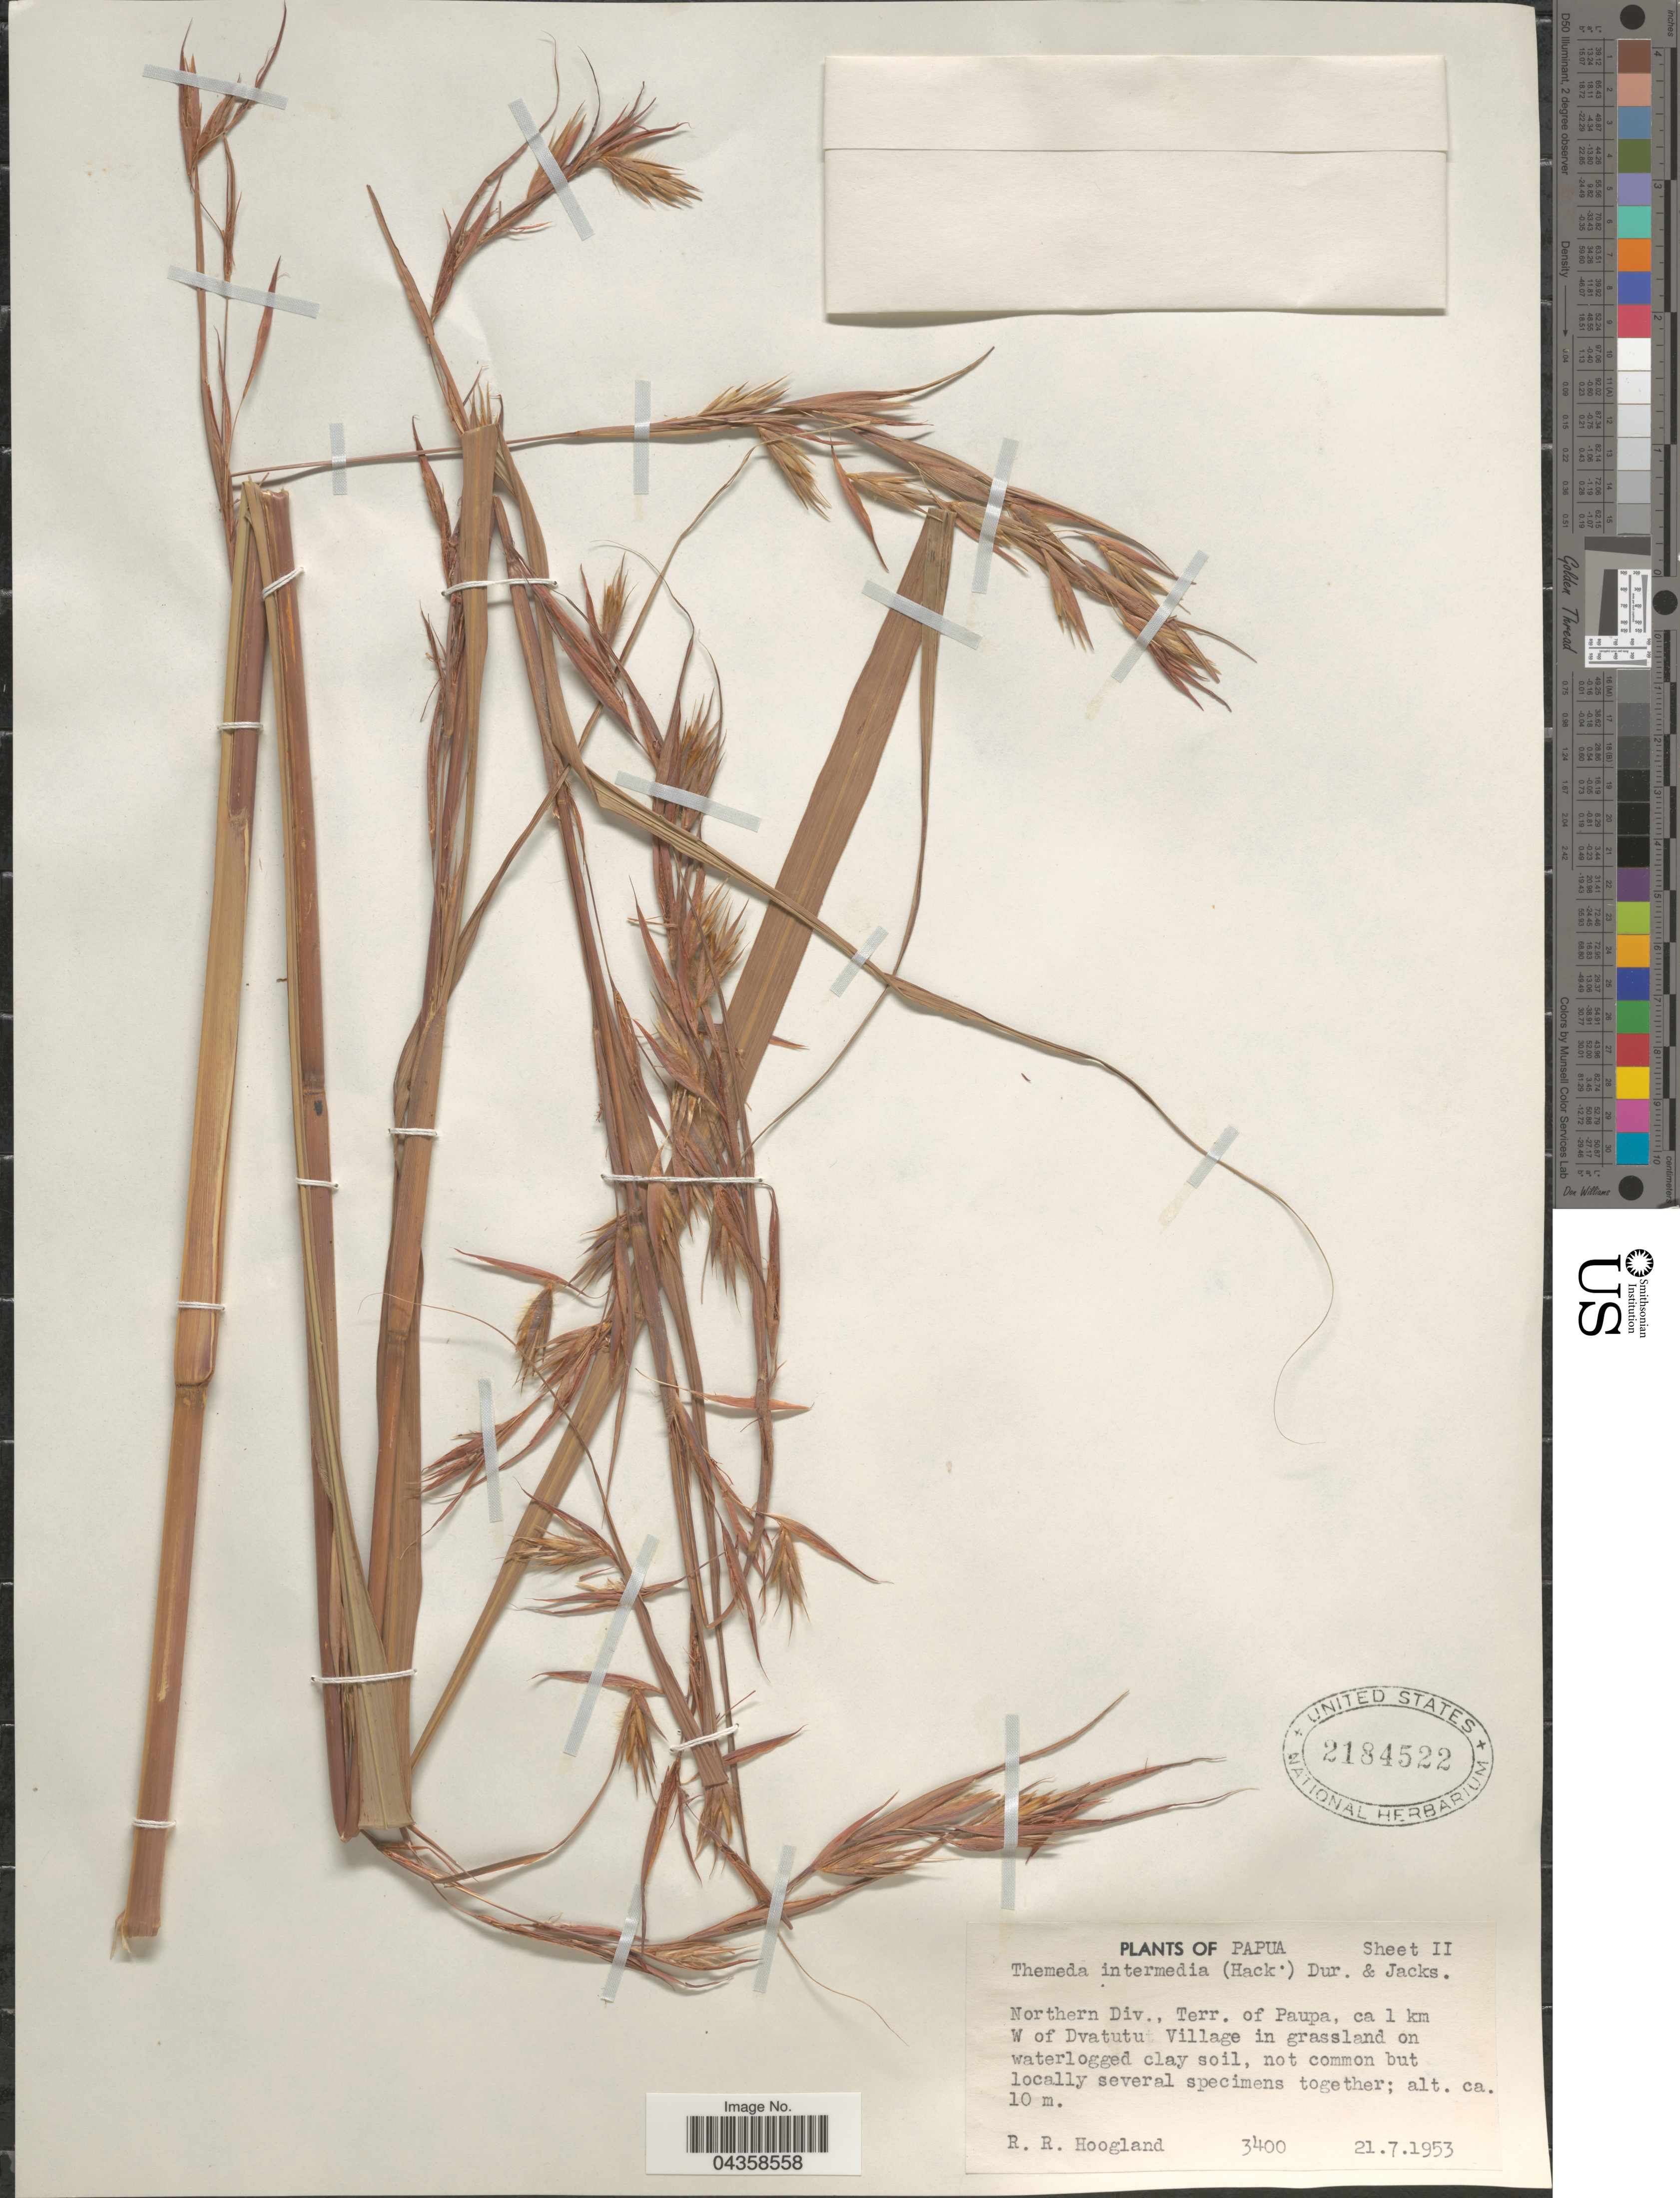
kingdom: Plantae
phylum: Tracheophyta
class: Liliopsida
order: Poales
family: Poaceae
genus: Themeda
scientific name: Themeda intermedia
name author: (Hack.) Bor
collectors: R. D. Hoogland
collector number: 3400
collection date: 1953-07-21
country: Papua New Guinea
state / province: Northern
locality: Papua. Northern Div., Terr. of Papua, ca 1 km W of Dvatutu Village in grassland on waterlogged clay soil.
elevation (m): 10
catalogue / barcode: US 2184522